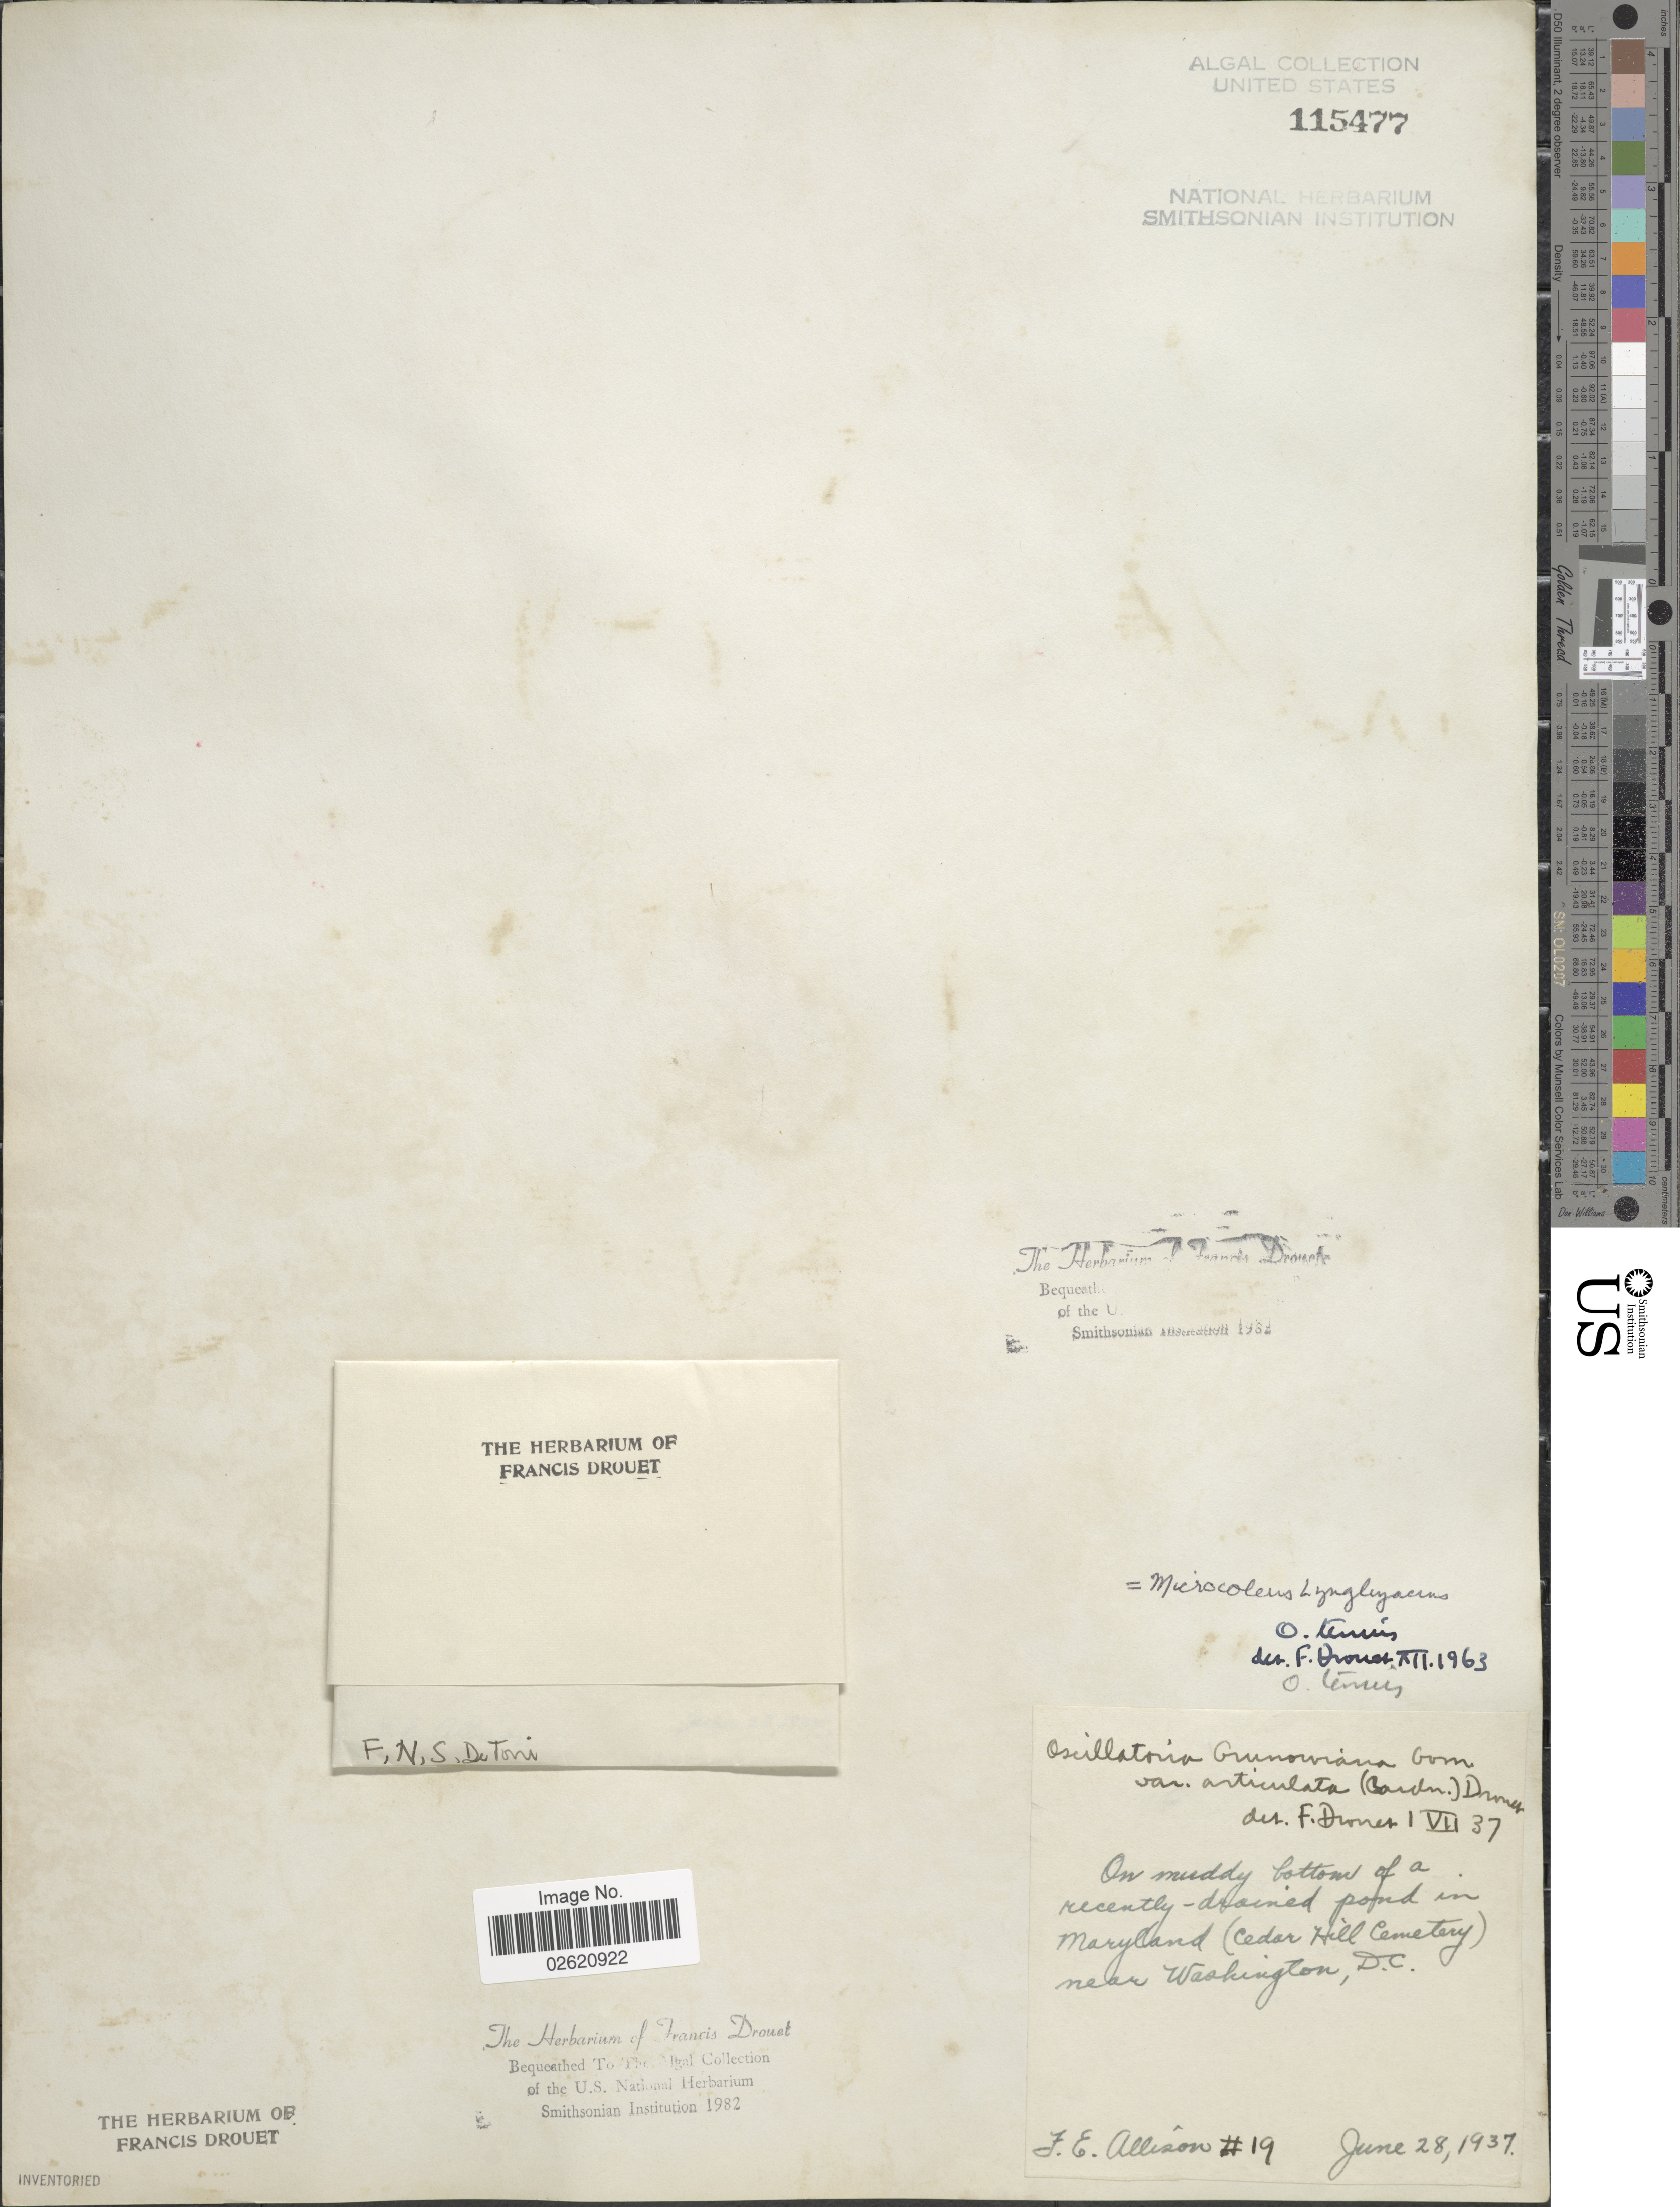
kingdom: Bacteria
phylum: Cyanobacteria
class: Cyanobacteriia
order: Cyanobacteriales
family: Microcoleaceae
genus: Microcoleus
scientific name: Microcoleus lyngbyaceus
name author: Kütz. ex Forti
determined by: Drouet, F. E.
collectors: F. Allison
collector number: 19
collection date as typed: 28 Jun 1937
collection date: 1937-06-28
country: United States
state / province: Maryland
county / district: Anne Arundel / Prince George's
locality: Cedar Hill Cemetery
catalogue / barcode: US 115477